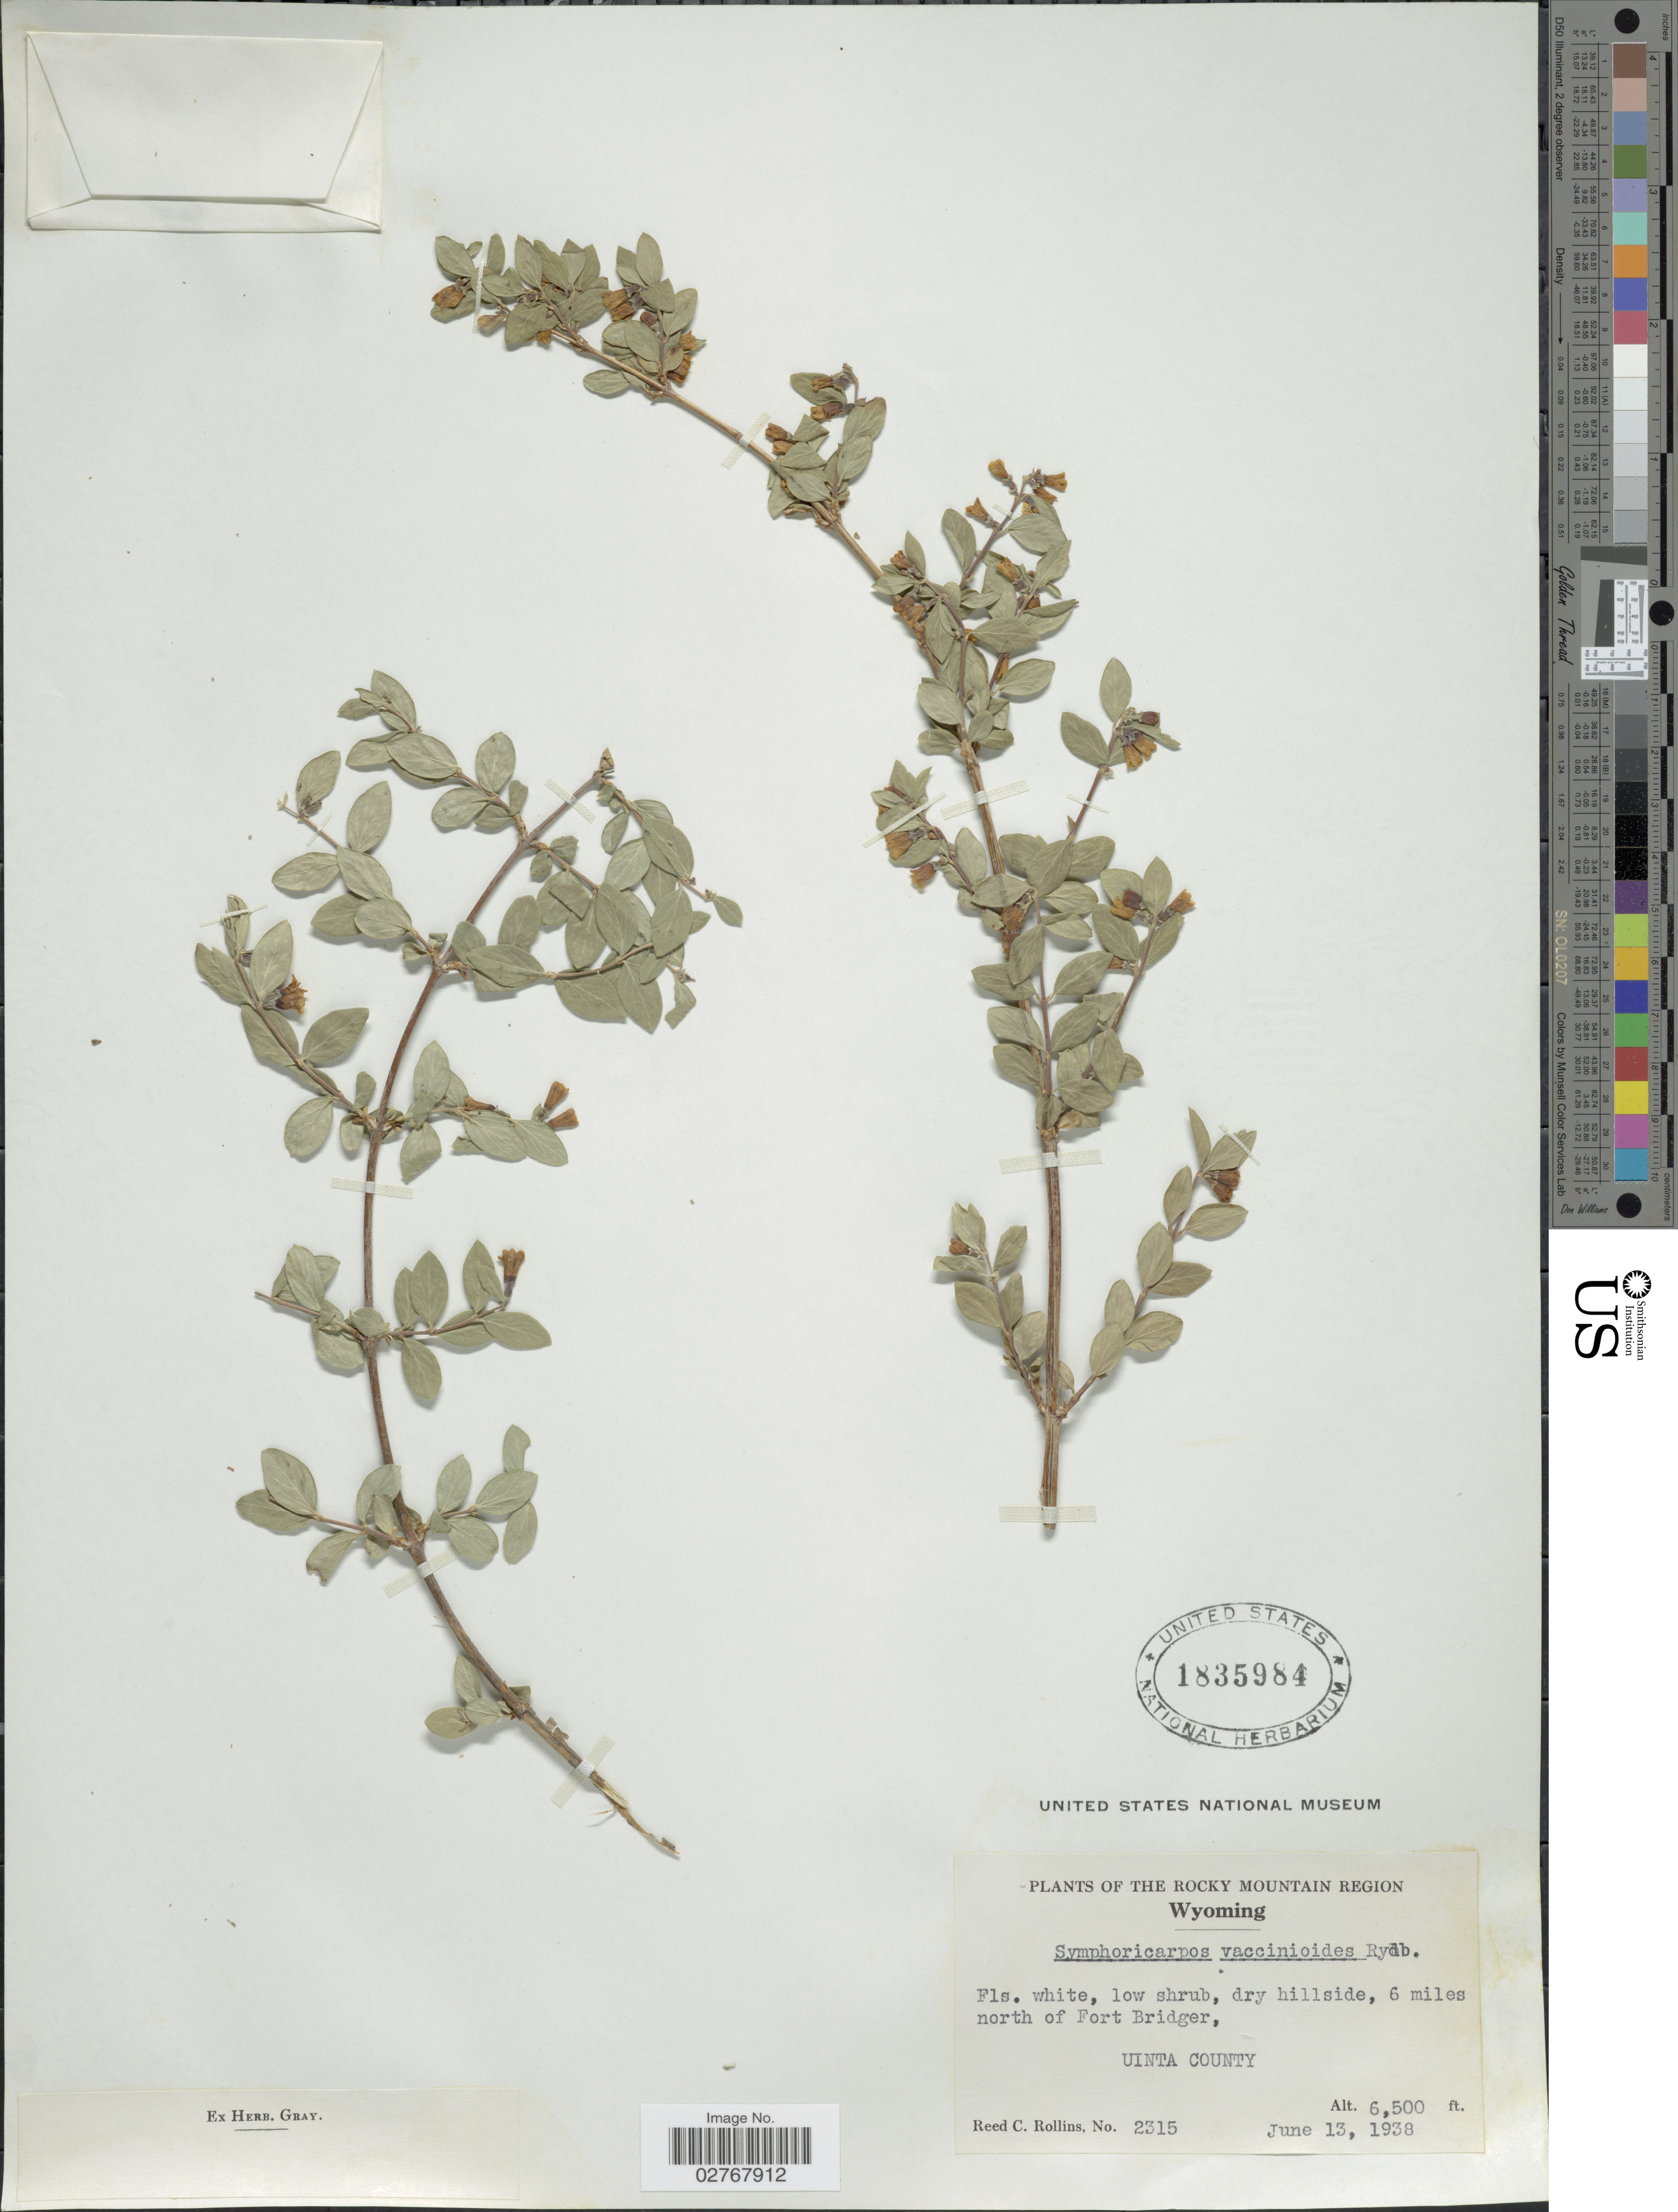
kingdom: Plantae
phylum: Tracheophyta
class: Magnoliopsida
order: Dipsacales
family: Caprifoliaceae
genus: Symphoricarpos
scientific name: Symphoricarpos vaccinioides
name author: Rydb.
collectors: R. C. Rollins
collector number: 2315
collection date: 1938-06-13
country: United States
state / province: Wyoming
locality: The Rocky Mountain Region, 6 miles north of Fort Bridger, Uinta County.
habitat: dry hillside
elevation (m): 1981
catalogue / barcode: US 1835984